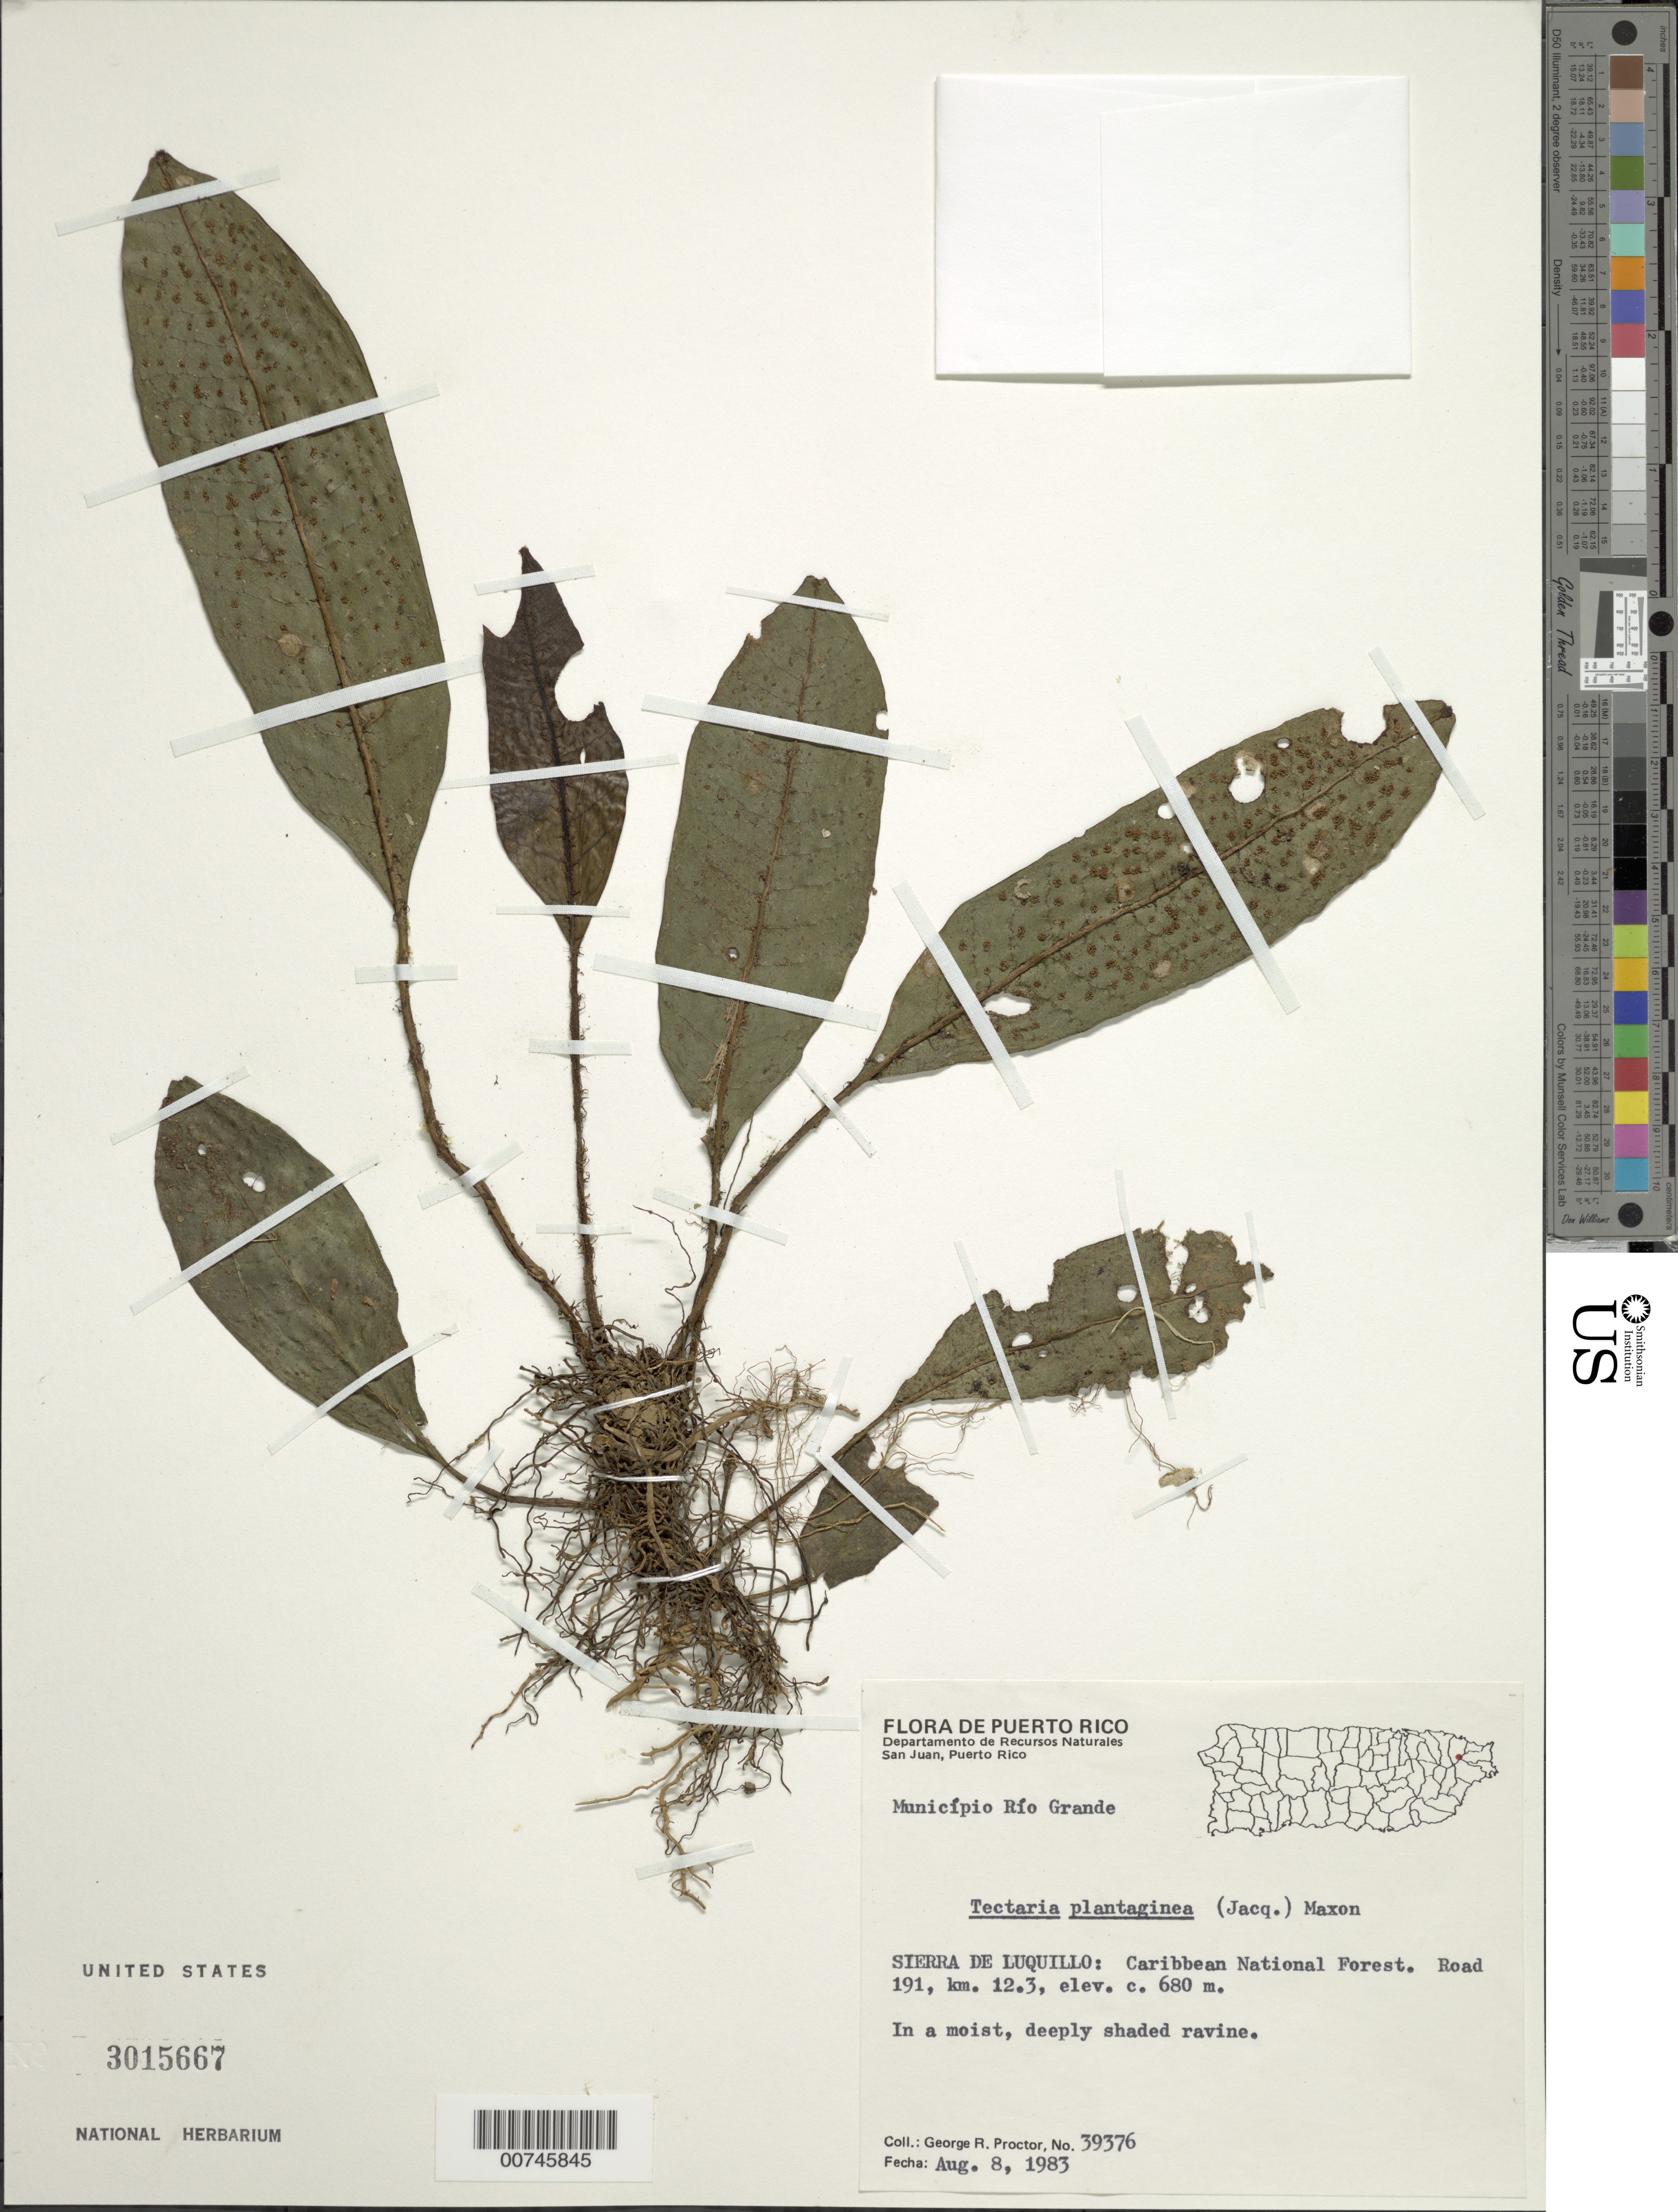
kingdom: Plantae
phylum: Tracheophyta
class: Polypodiopsida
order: Polypodiales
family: Tectariaceae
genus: Tectaria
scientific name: Tectaria plantaginea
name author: (Jacq.) Maxon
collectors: G. R. Proctor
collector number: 39376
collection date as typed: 08 Aug 1983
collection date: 1983-08-08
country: Puerto Rico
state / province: Río Grande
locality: Sierra de Luquillo: Caribbean National Forest. Road 191, km 12.3, Municipio Río Grande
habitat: In a moist, deeply shaded ravine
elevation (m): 680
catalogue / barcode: US 3015667